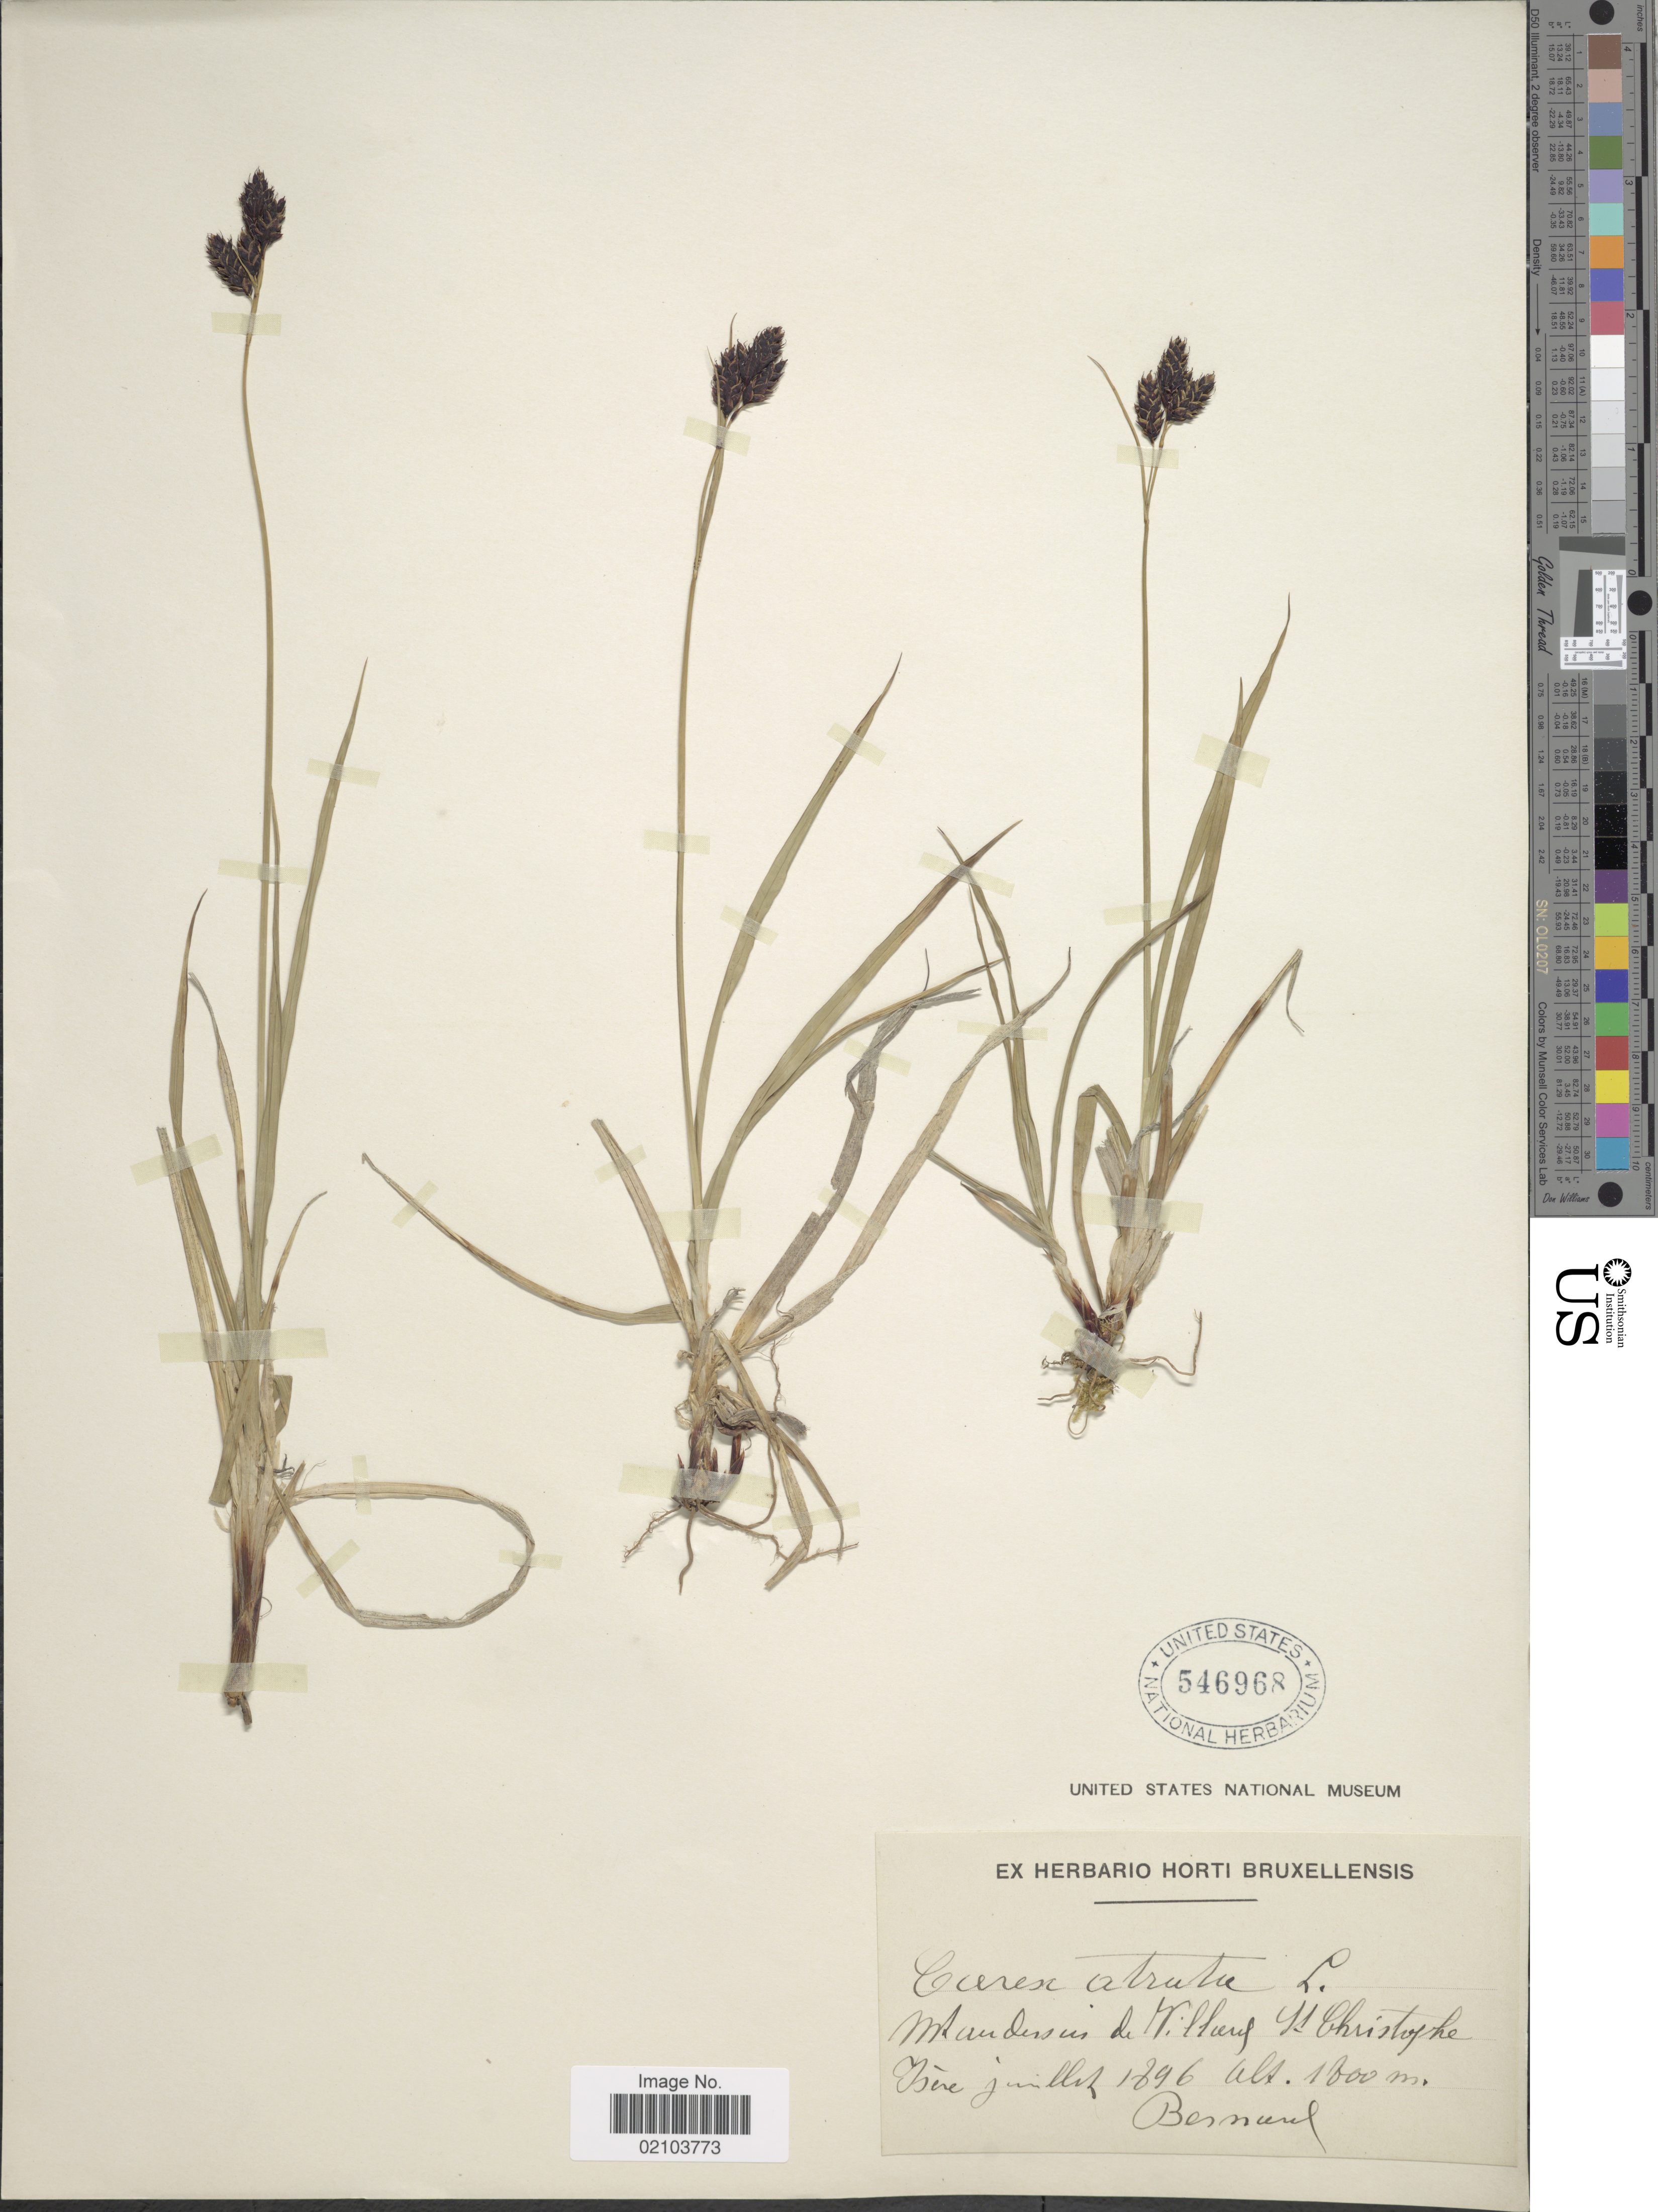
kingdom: Plantae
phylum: Tracheophyta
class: Liliopsida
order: Poales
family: Cyperaceae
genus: Carex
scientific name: Carex atrata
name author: L.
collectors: -. Bernard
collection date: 1896-07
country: France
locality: Mt andersus de Villierus St Christophe [interpreted]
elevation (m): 1600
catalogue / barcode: US 546968